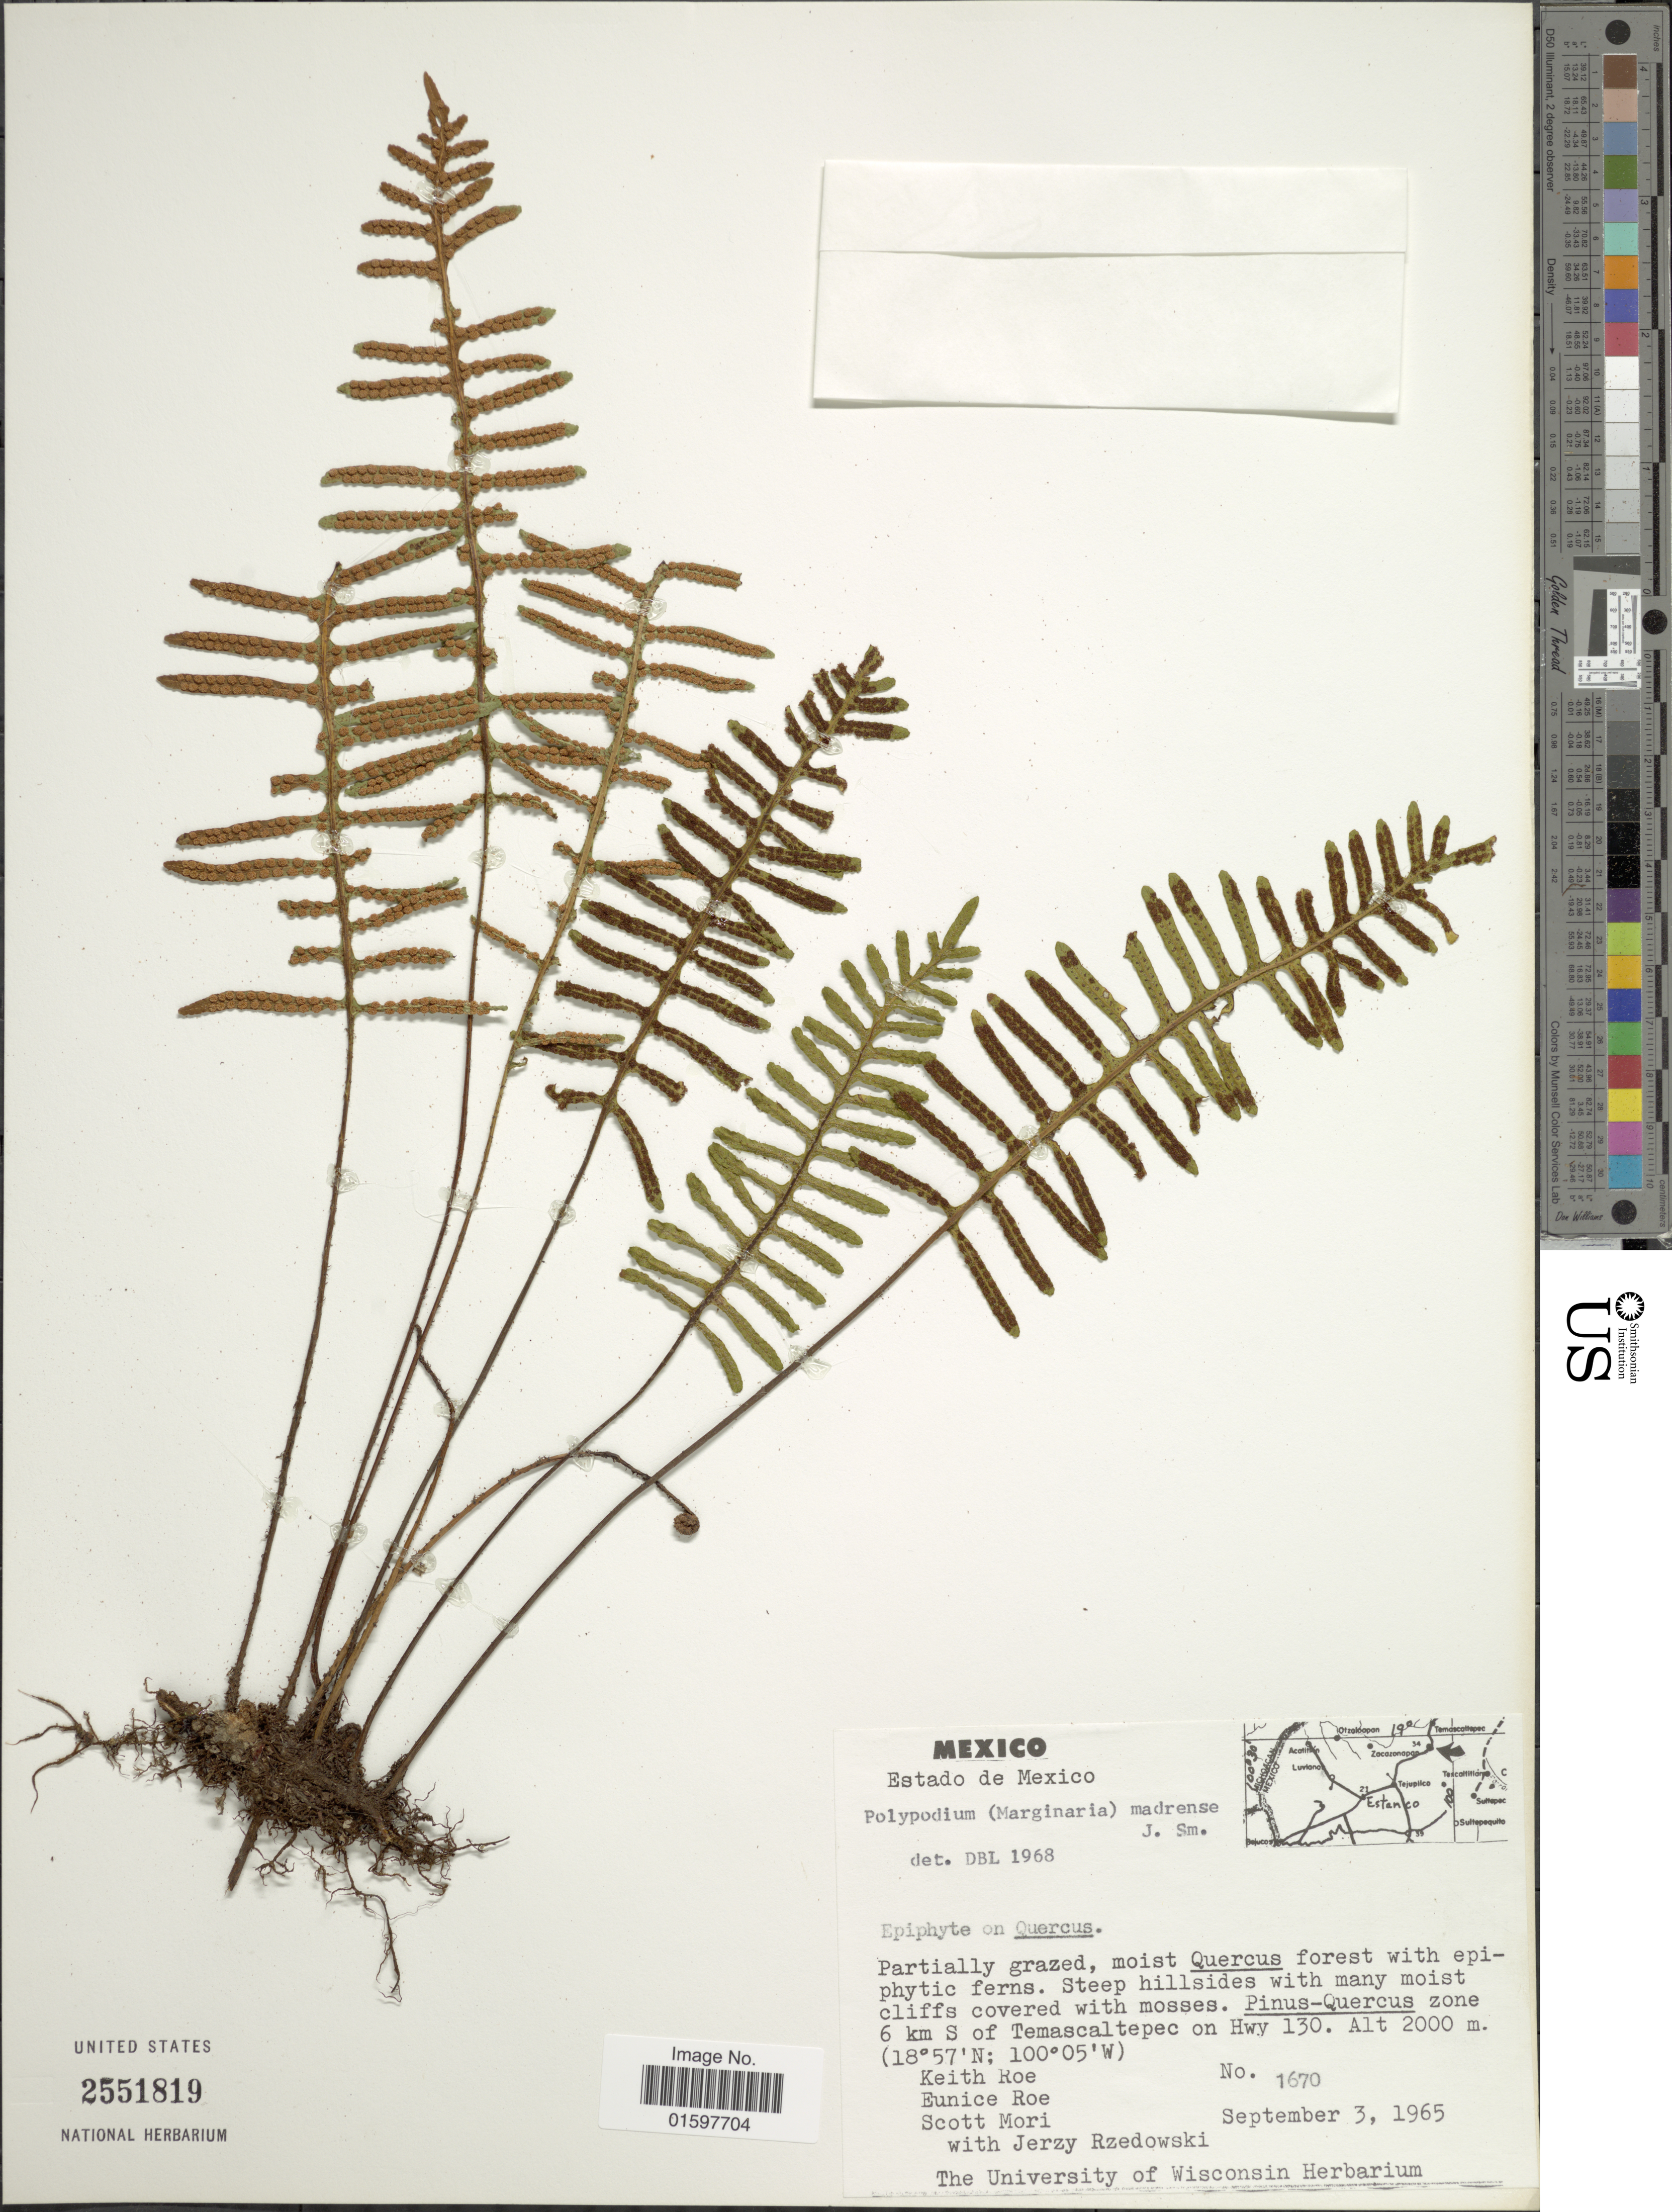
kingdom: Plantae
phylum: Tracheophyta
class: Polypodiopsida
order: Polypodiales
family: Polypodiaceae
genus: Pleopeltis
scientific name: Pleopeltis madrense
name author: (J. Sm.) A.R. Sm. & Tejero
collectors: K. E. Roe, E. Roe, S. Mori & J. Rzedowski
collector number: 1670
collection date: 1965-09-03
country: Mexico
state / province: México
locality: Estado de Mexico, Pinus-Quercus zone 6 km S of Temascaltepec on Hwy 130.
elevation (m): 2000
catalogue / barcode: US 2551819